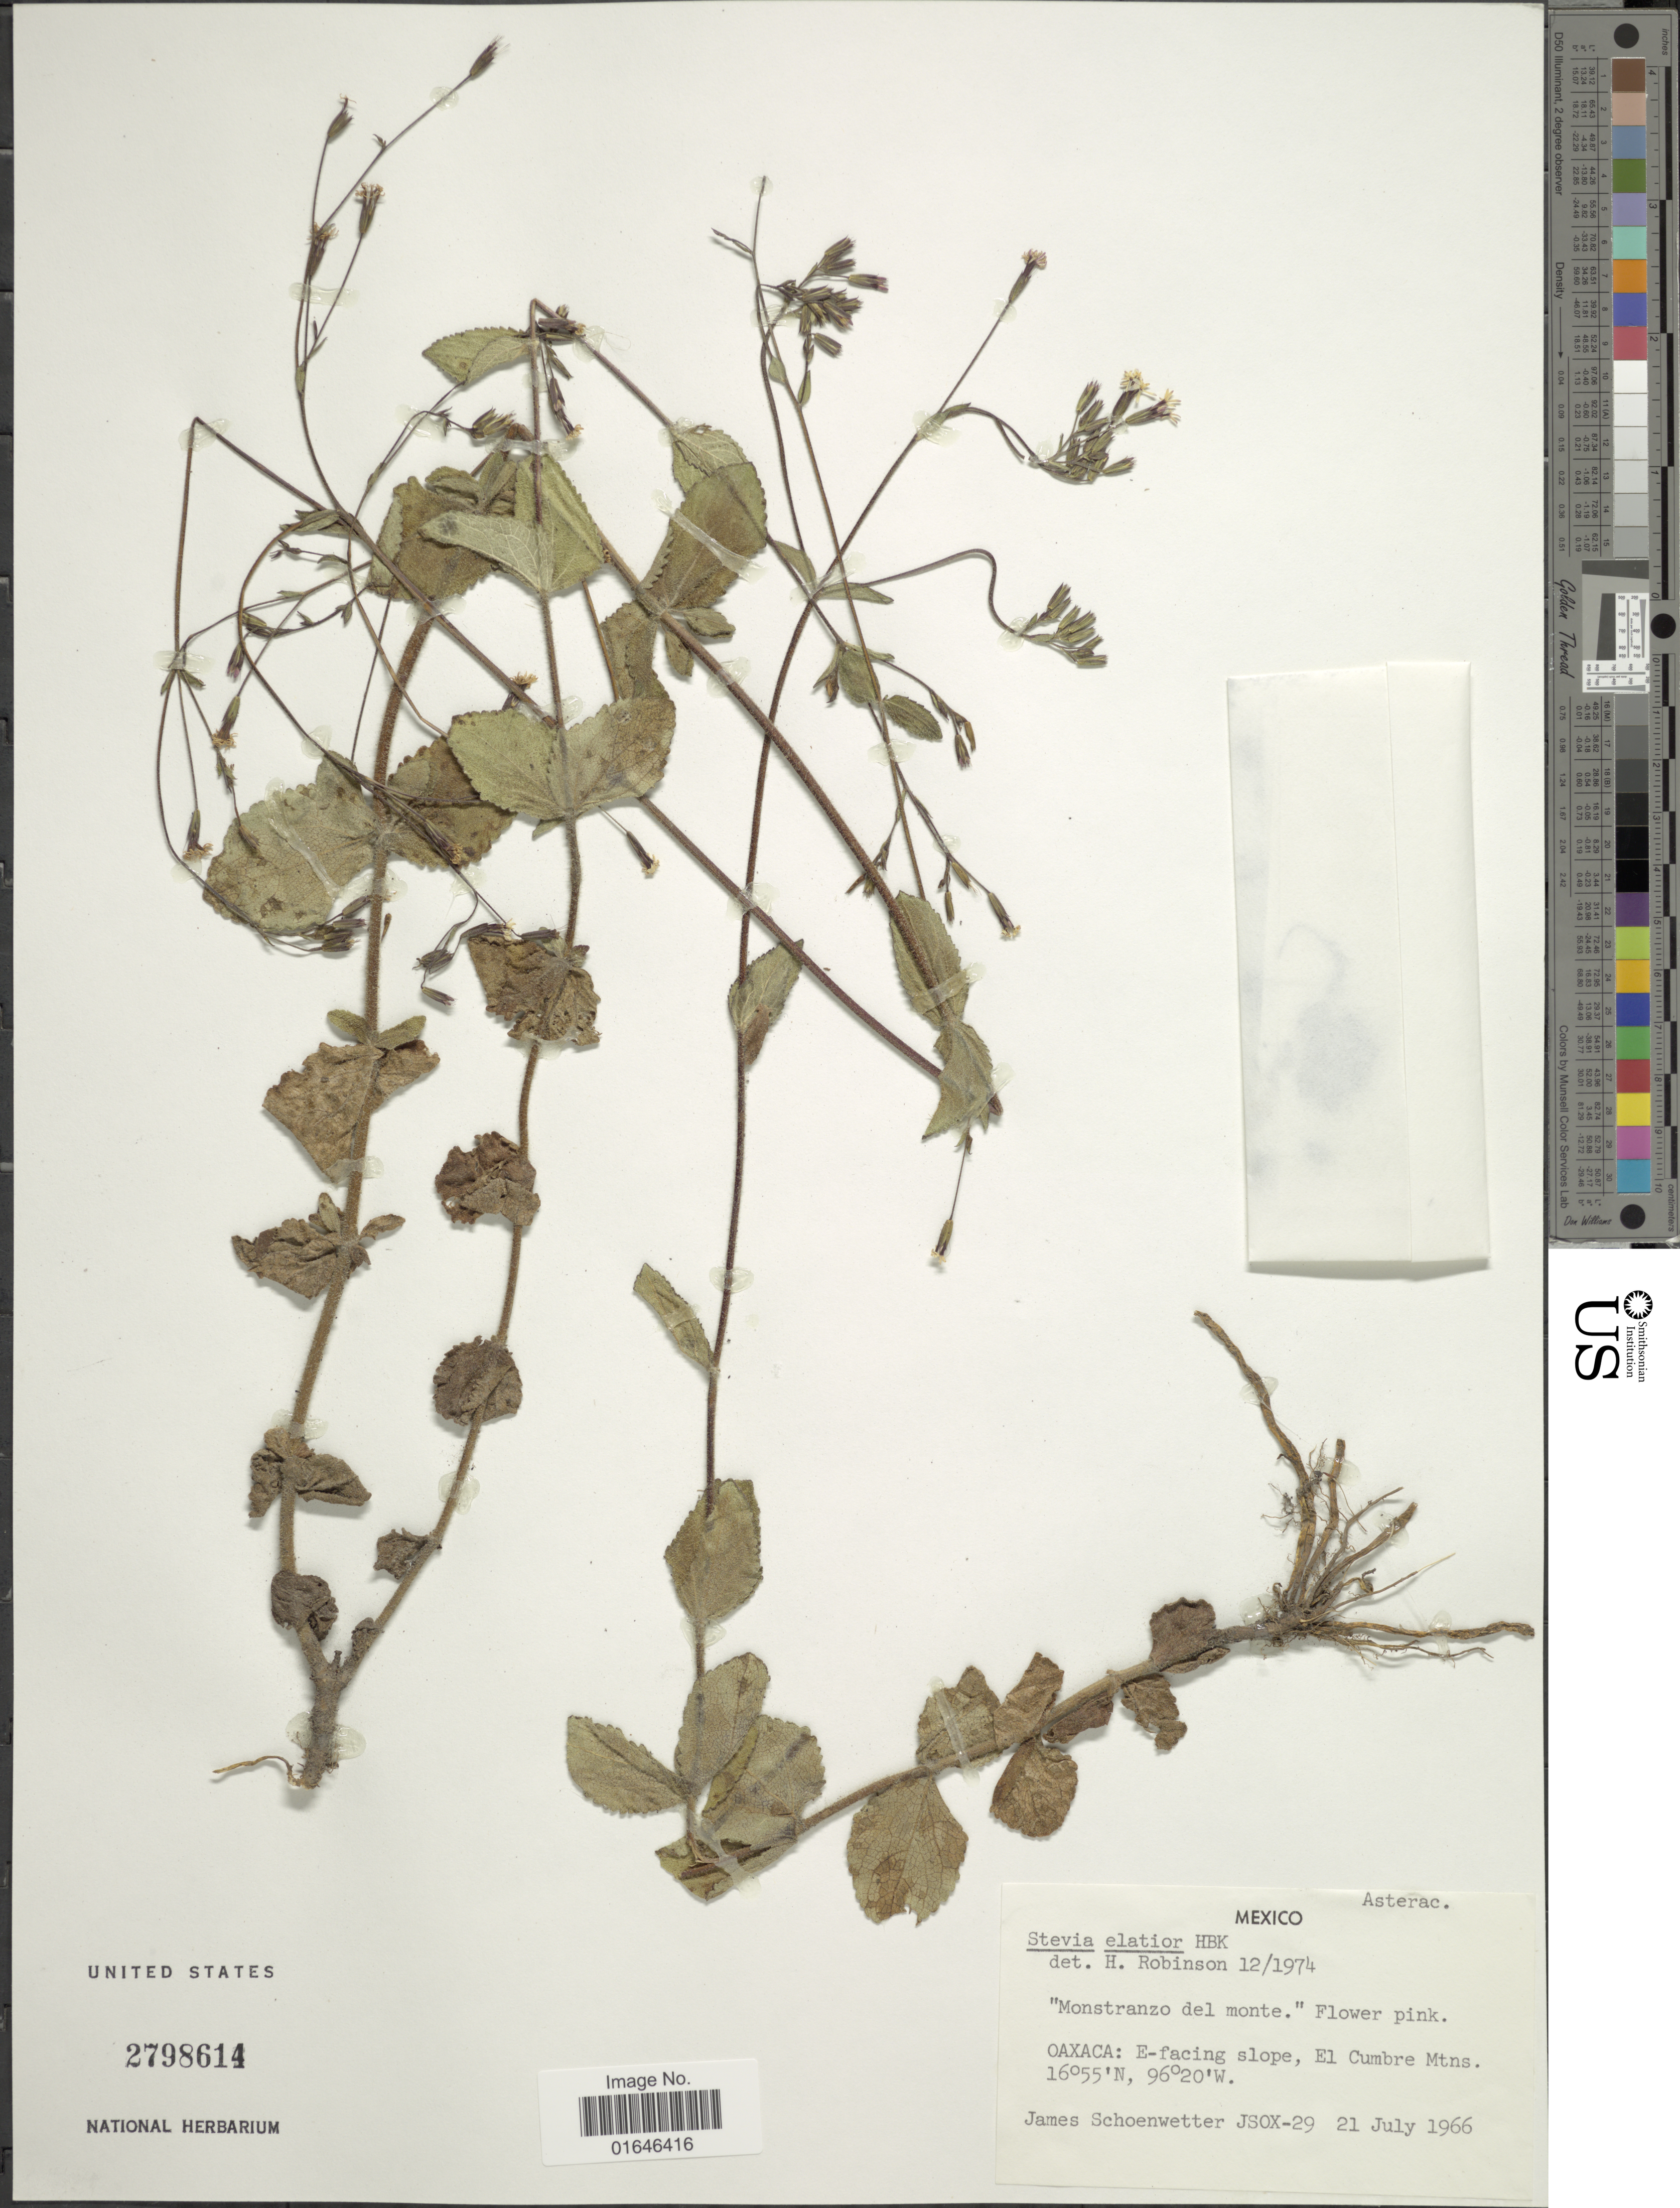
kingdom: Plantae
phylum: Tracheophyta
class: Magnoliopsida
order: Asterales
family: Asteraceae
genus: Stevia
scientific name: Stevia elatior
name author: Kunth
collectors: J. Schoenwetter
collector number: JSOX-29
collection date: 1966-07-21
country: Mexico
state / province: Oaxaca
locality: E-facing slope, El Cumbre Mtns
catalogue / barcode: US 2798614